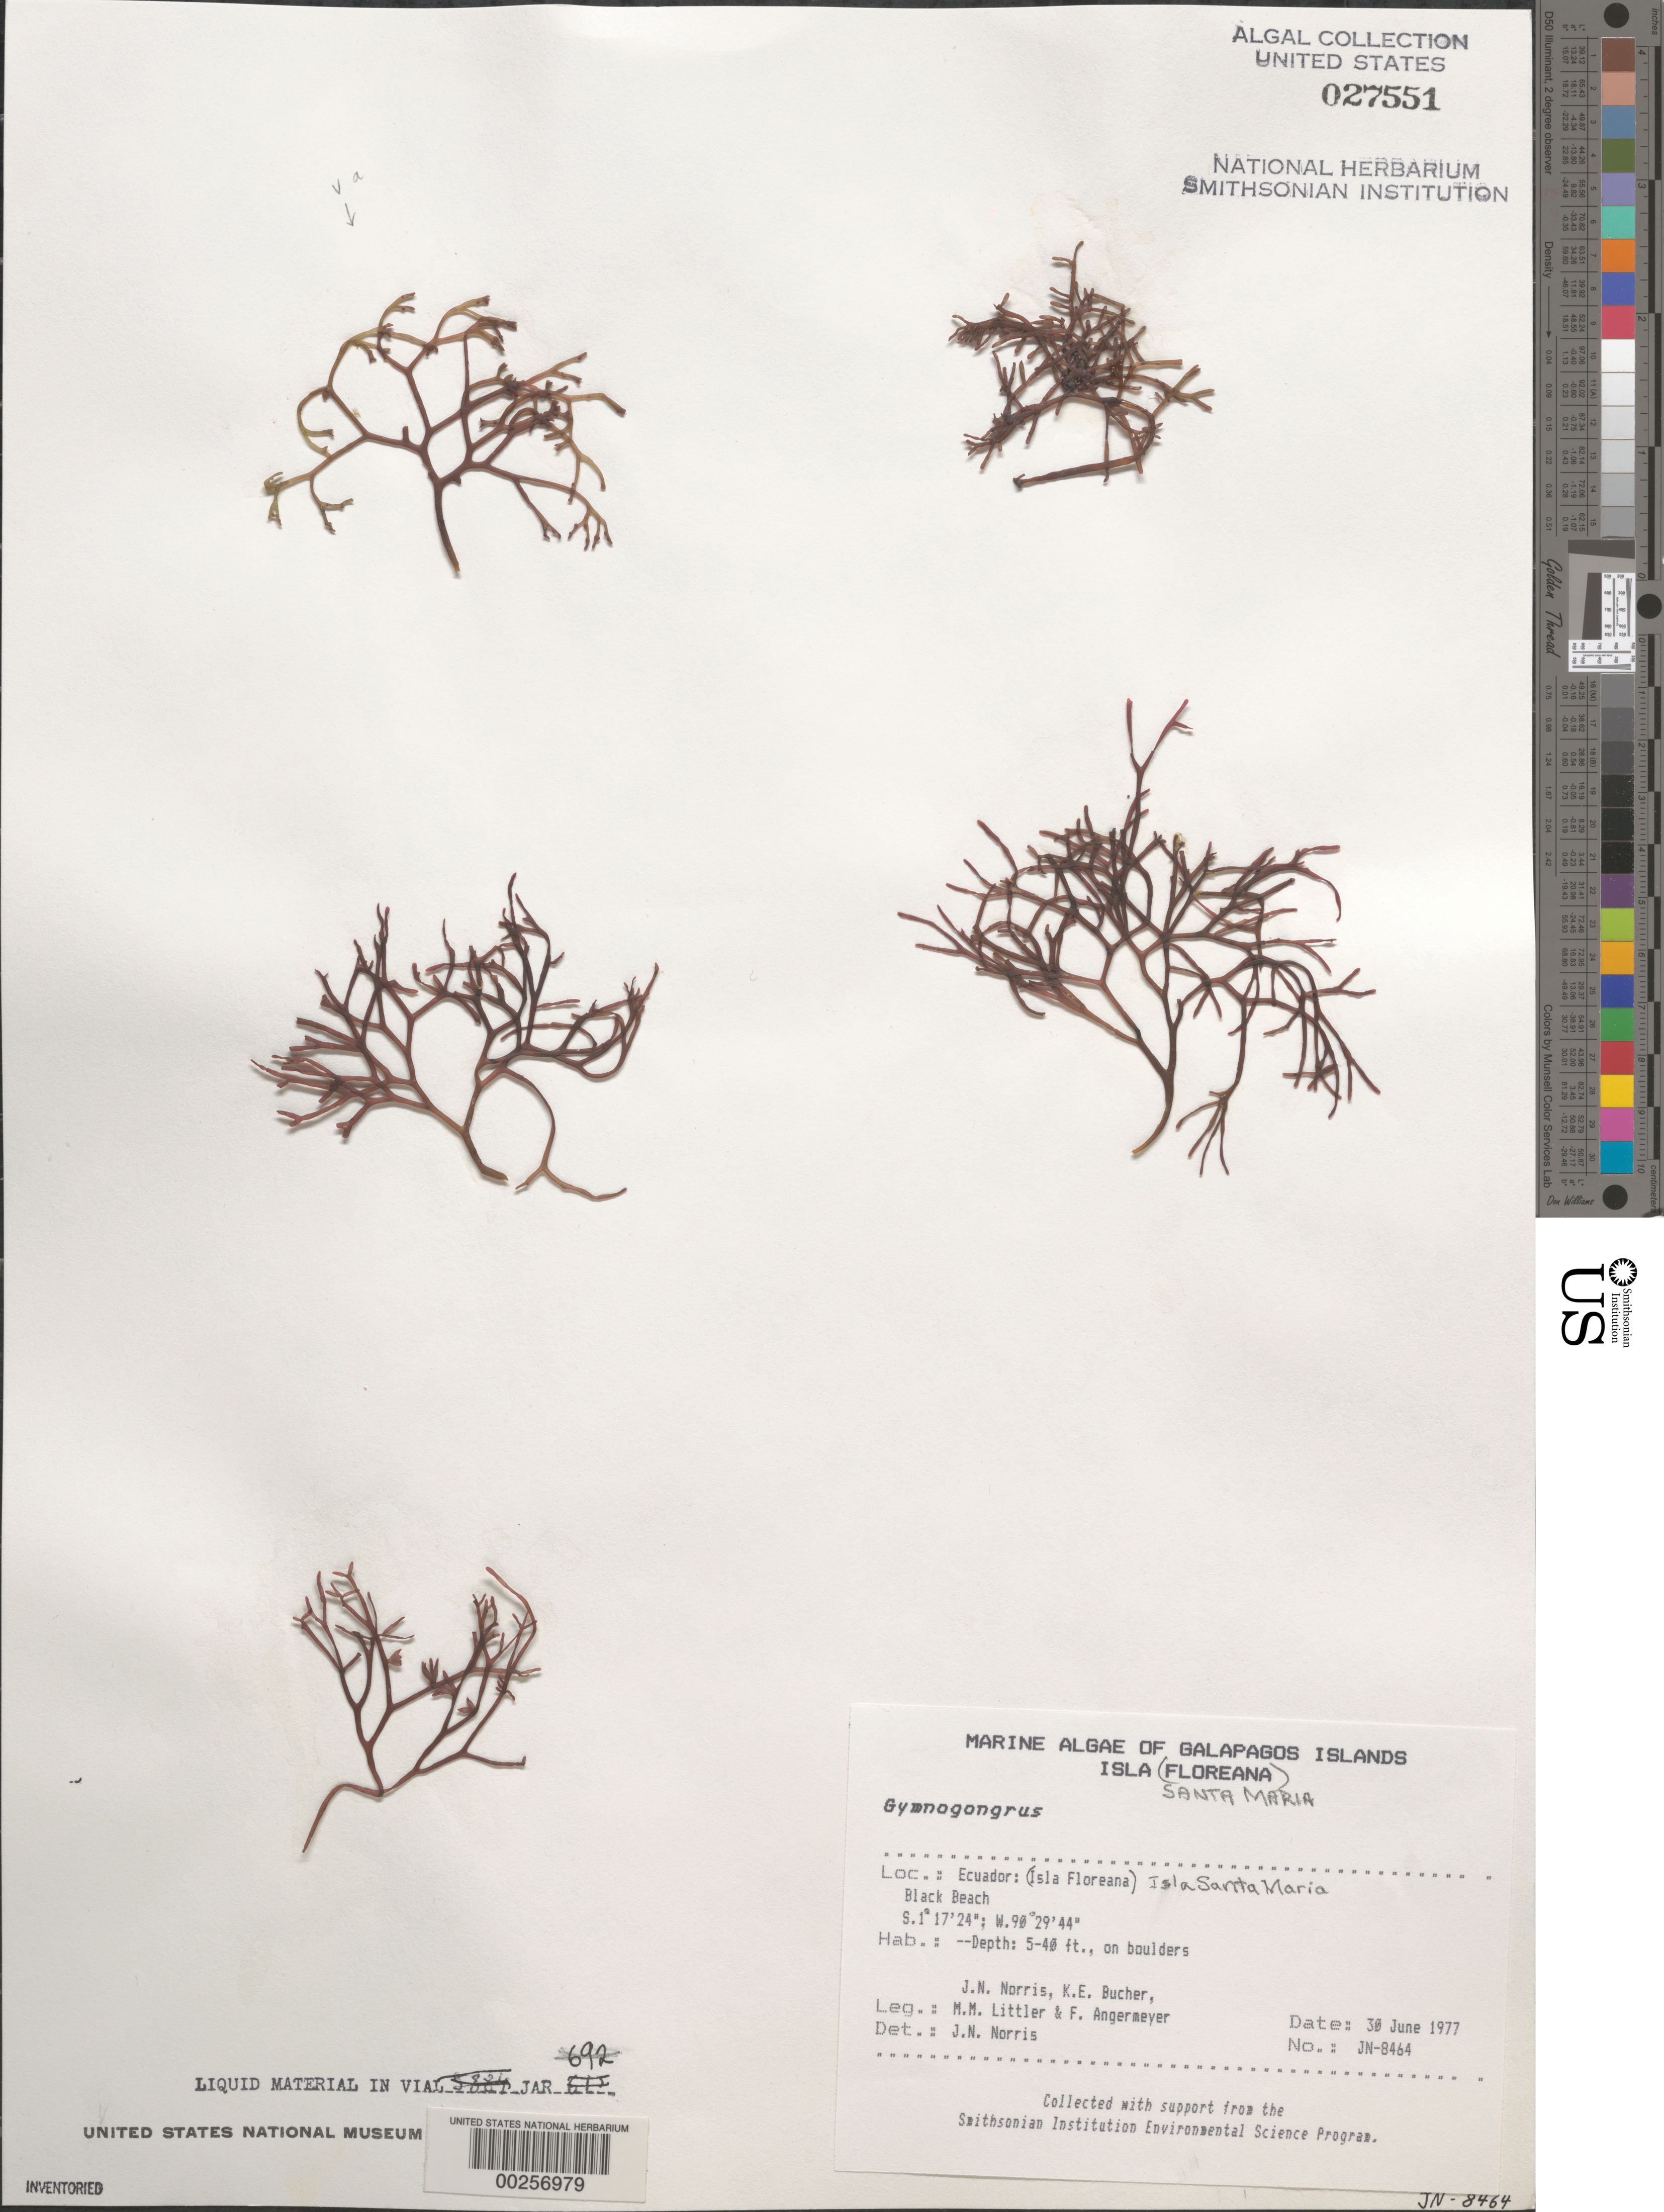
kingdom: Plantae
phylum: Rhodophyta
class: Florideophyceae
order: Gigartinales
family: Phyllophoraceae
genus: Gymnogongrus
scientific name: Gymnogongrus sp.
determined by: Norris, James N.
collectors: J. N. Norris, K. E. Bucher, M. M. Littler & F. Angermeyer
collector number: JN-8464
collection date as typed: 30 Jun 1977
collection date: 1977-06-30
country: Ecuador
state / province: Colón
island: Floreana [Charles, Santa Maria]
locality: Black Beach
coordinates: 1 17' 24" S, 90 29' 44" W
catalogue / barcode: US 27551